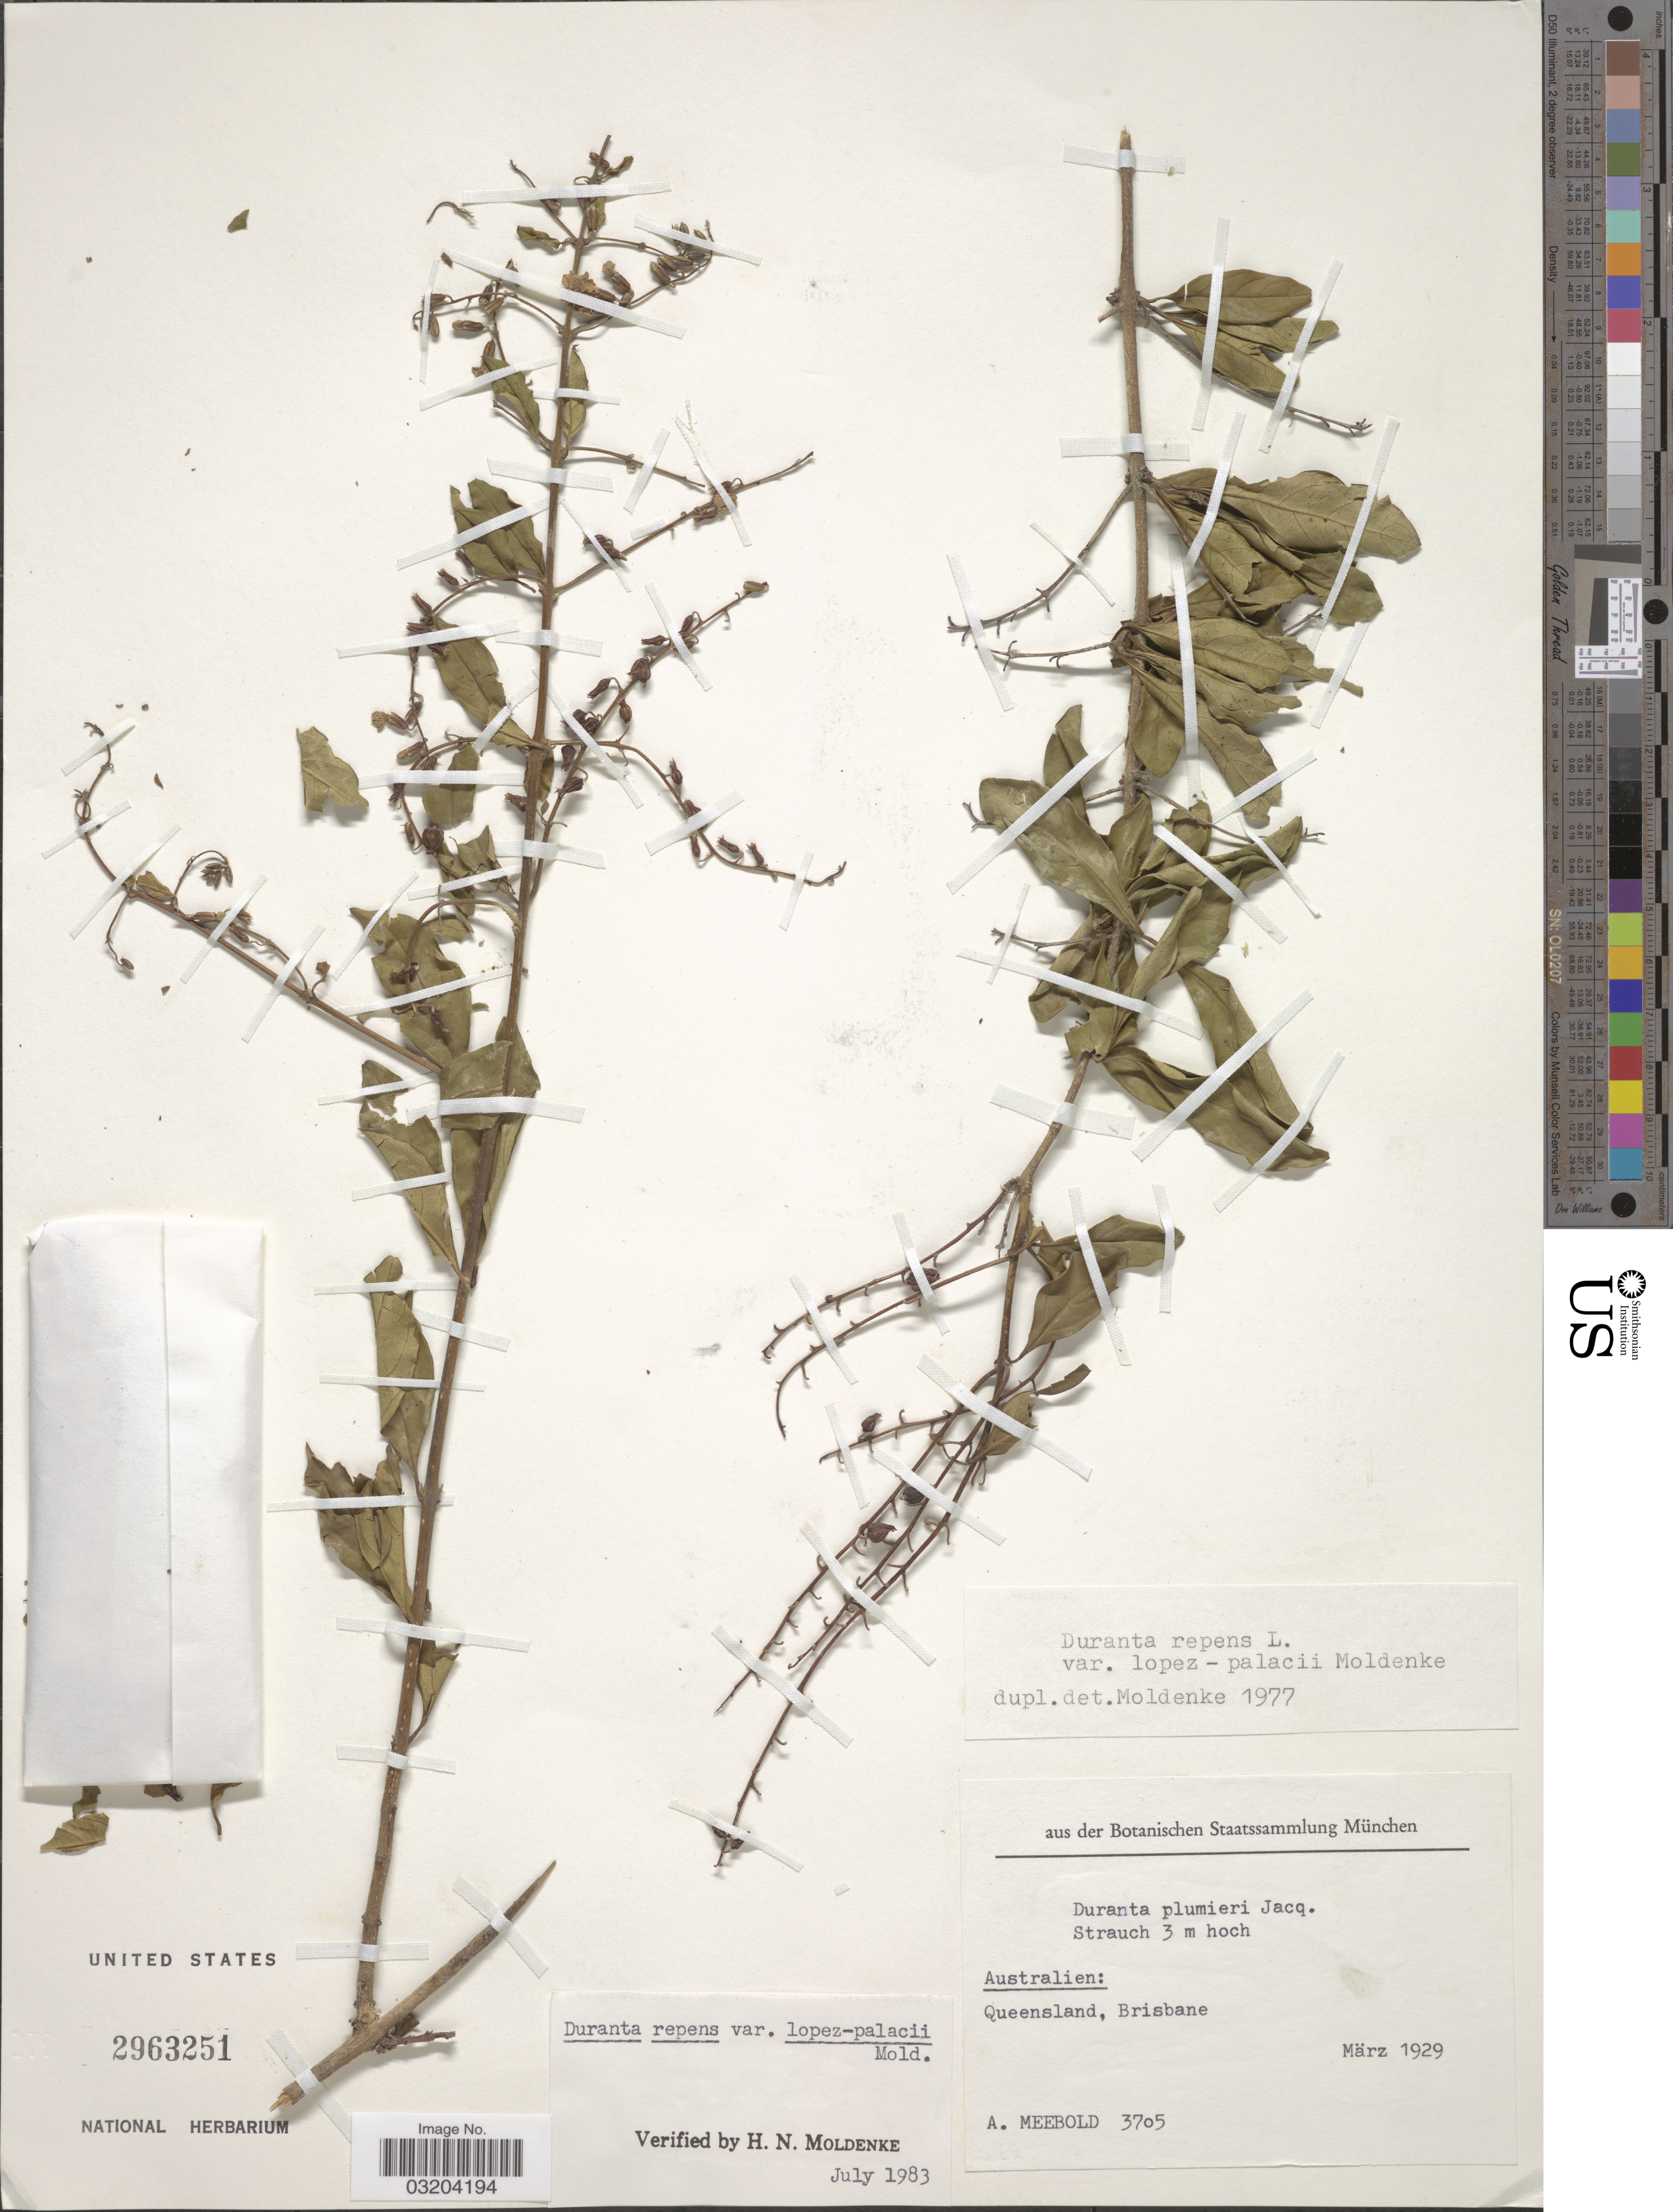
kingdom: Plantae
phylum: Tracheophyta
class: Magnoliopsida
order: Lamiales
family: Verbenaceae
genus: Duranta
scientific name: Duranta erecta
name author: L.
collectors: A. Meebold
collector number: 3705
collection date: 1929-03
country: Australia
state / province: Queensland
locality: Brisbane.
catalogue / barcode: US 2963251